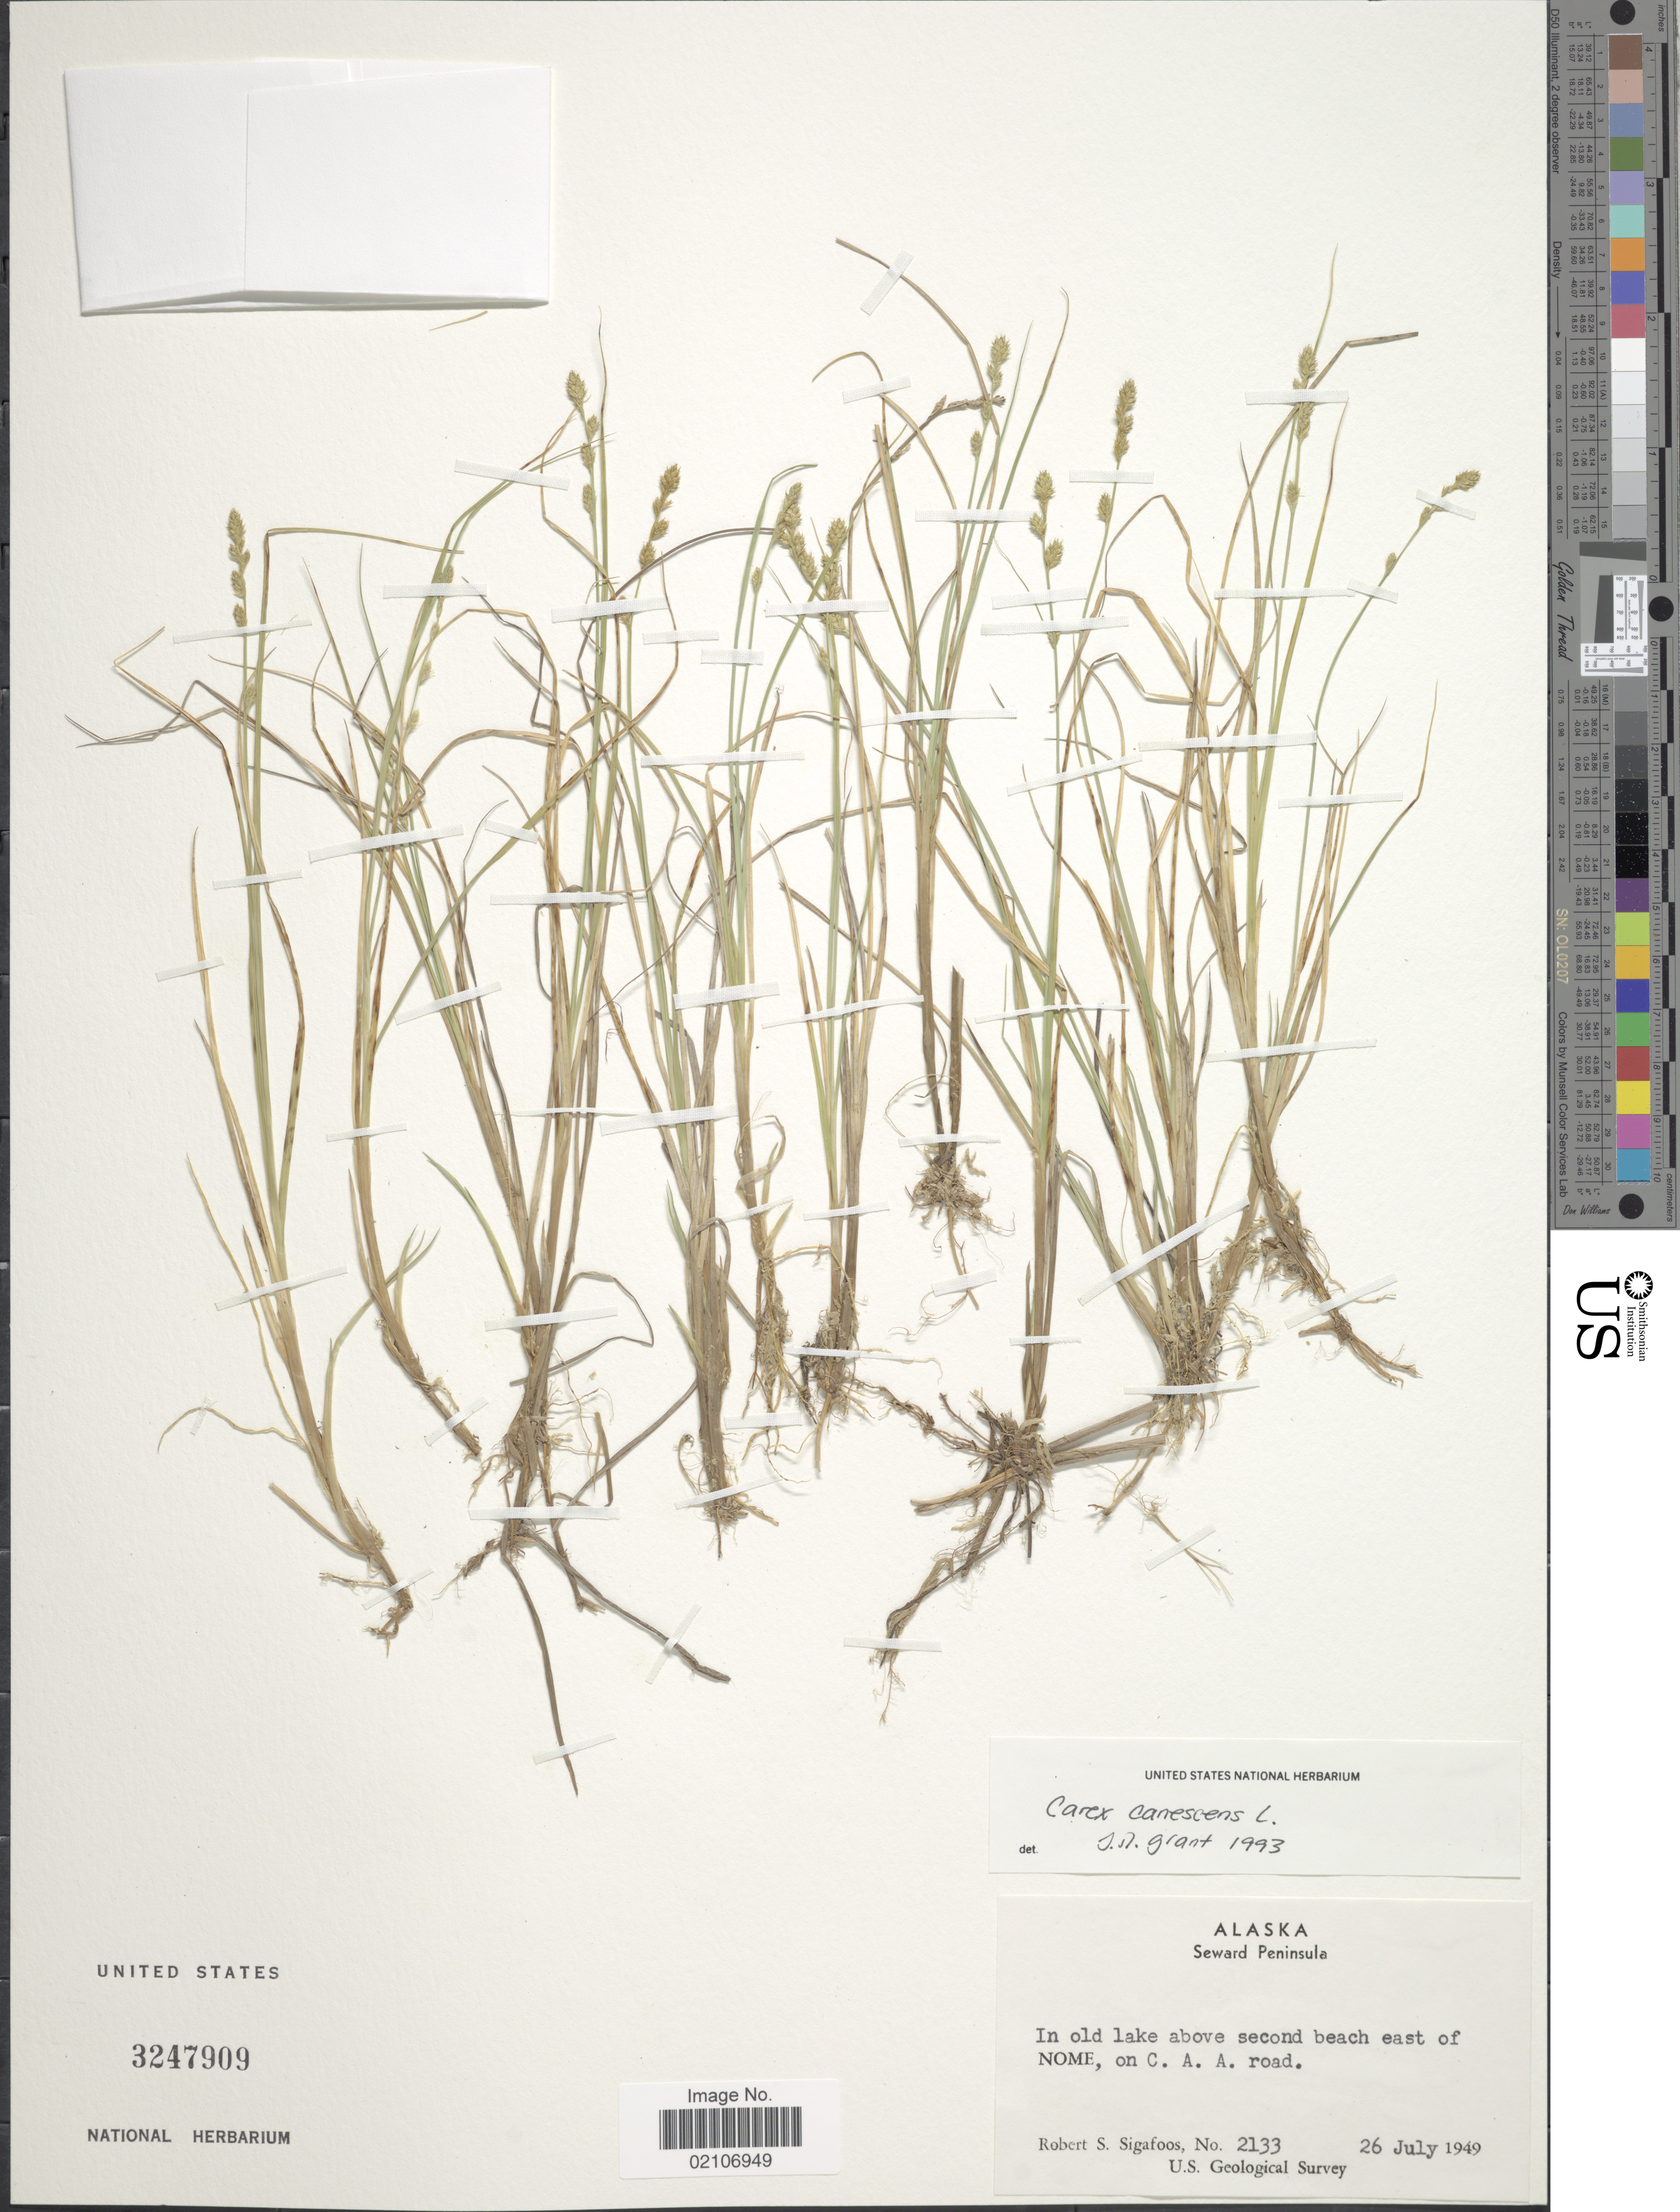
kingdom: Plantae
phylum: Tracheophyta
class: Liliopsida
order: Poales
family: Cyperaceae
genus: Carex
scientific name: Carex canescens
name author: L.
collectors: R. Sigafoos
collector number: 2133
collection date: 1949-07-26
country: United States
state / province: Alaska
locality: Seward Peninsula, In old lake above second beach east of Nome, on C. A.A. road.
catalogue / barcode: US 3247909